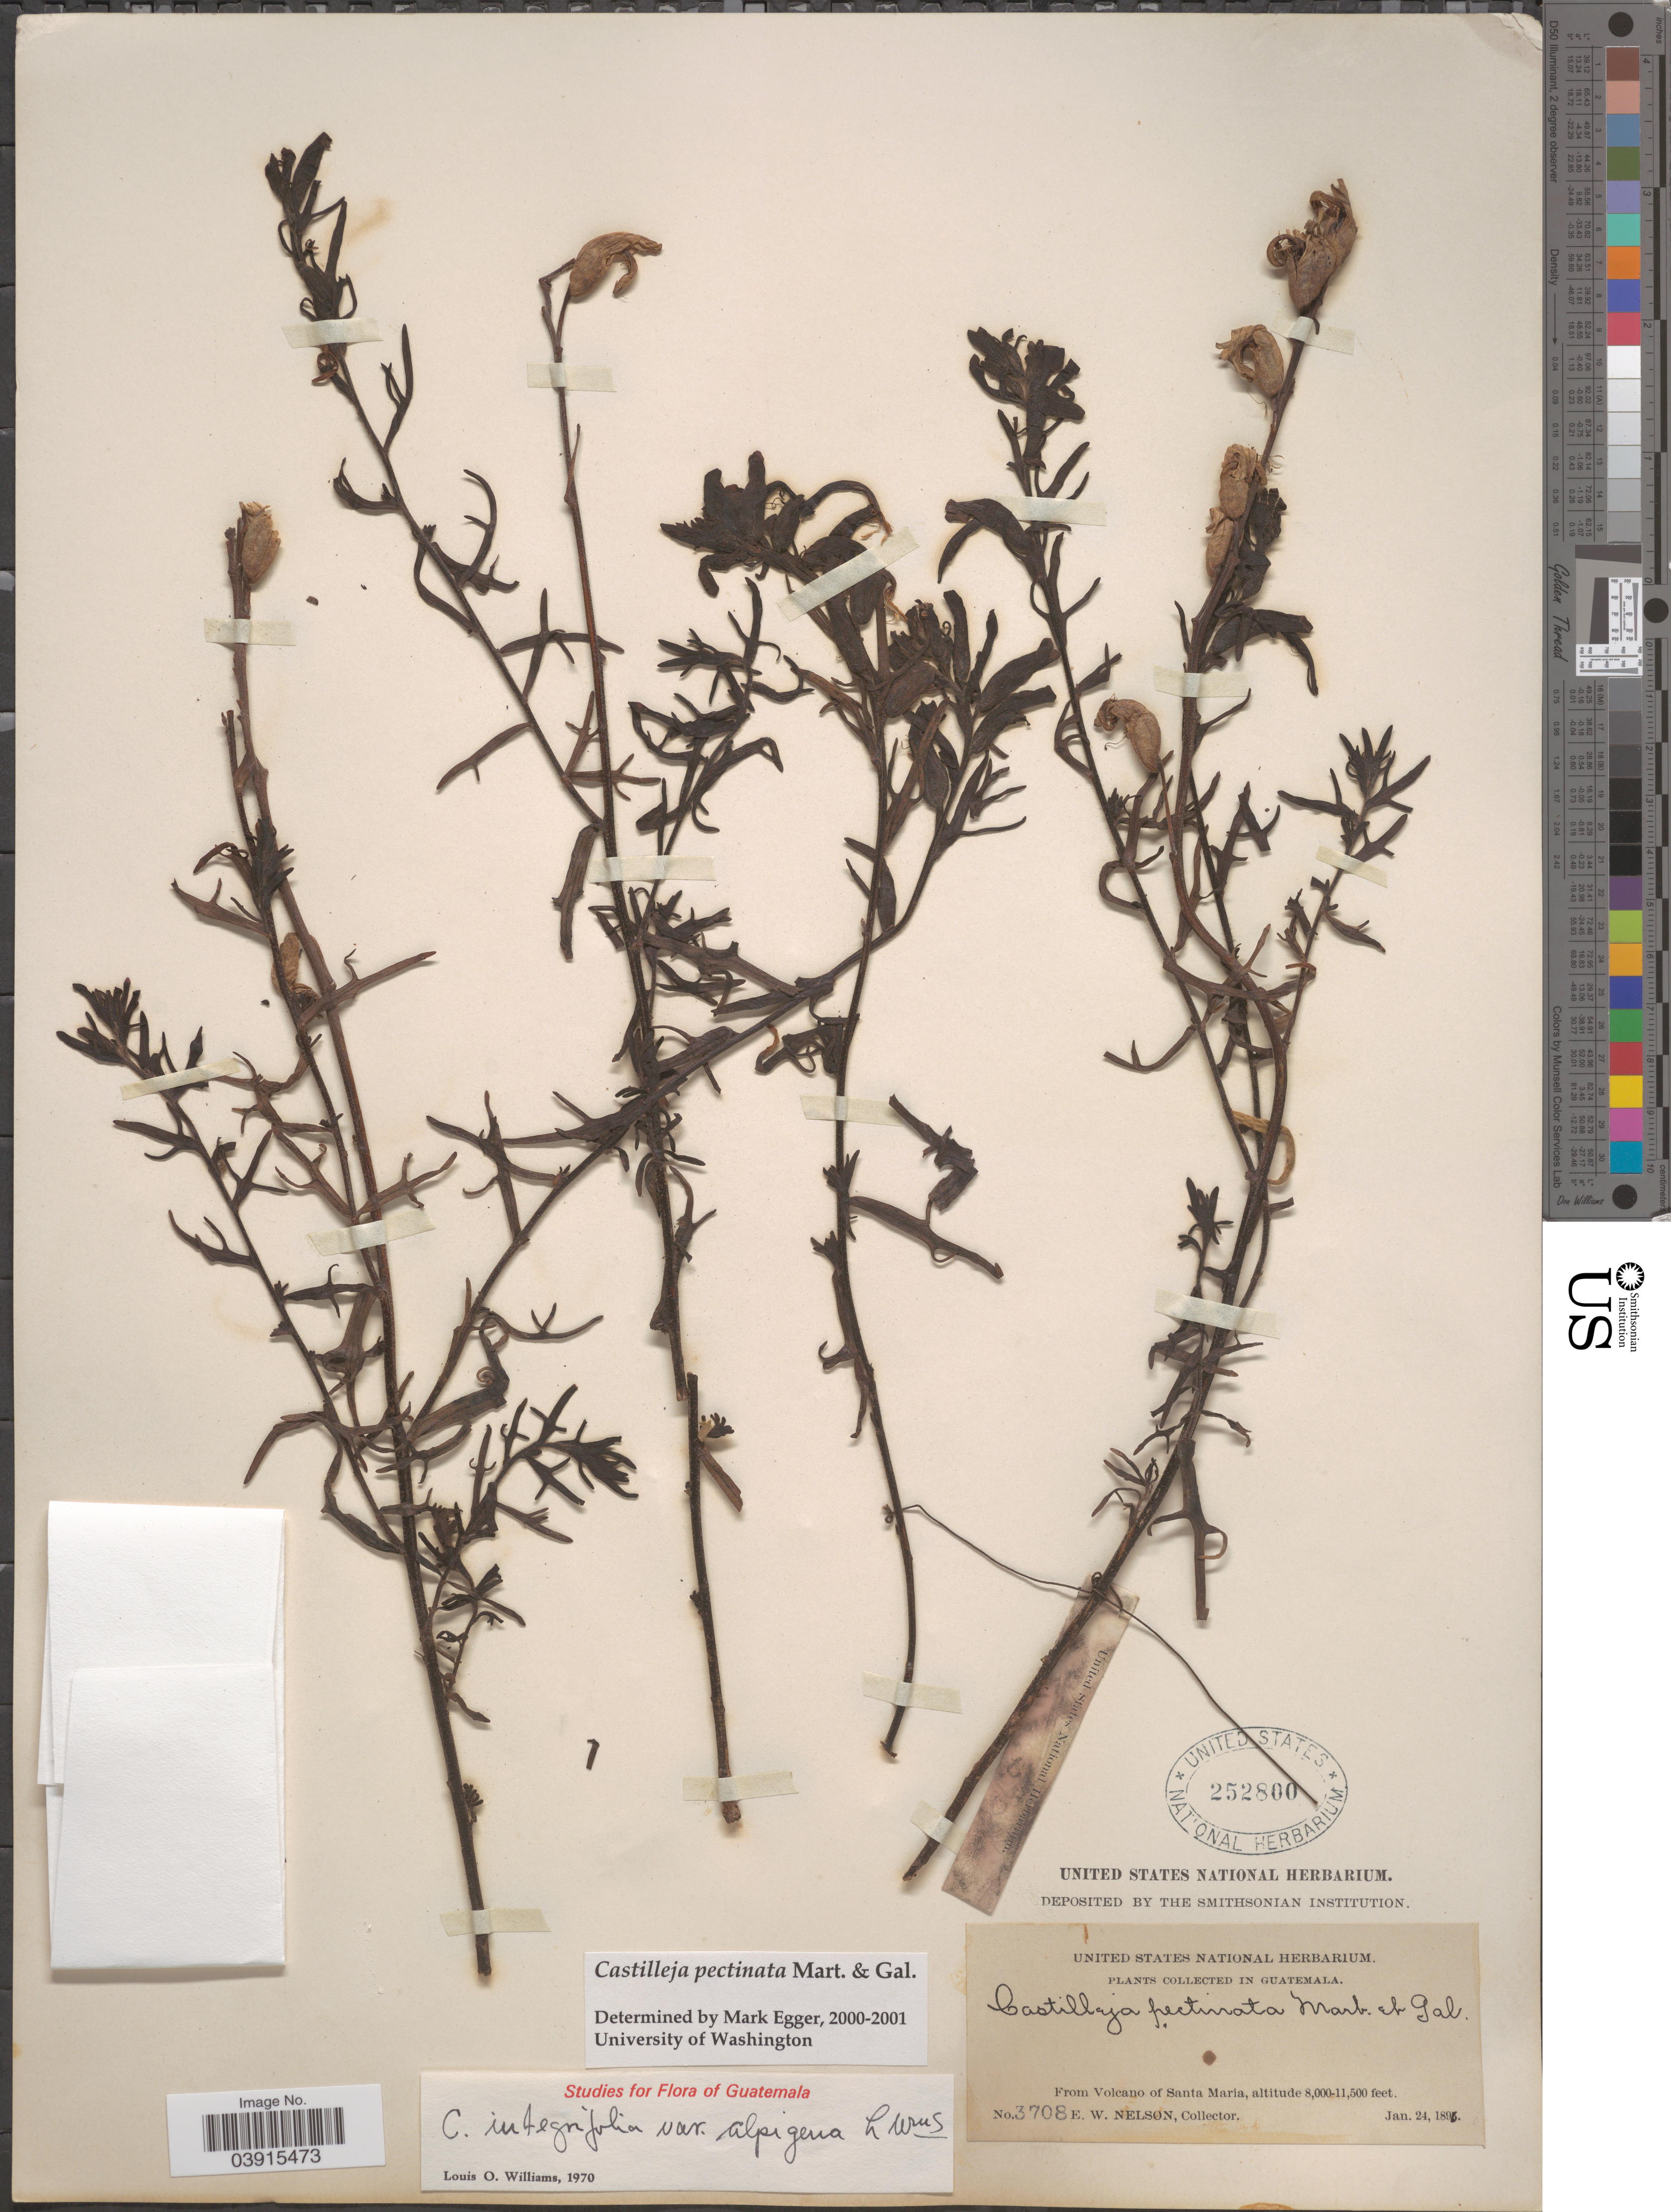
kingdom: Plantae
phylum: Tracheophyta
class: Magnoliopsida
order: Lamiales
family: Orobanchaceae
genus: Castilleja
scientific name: Castilleja pectinata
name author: M. Martens & Galeotti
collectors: E. W. Nelson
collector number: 3708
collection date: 1896-01-24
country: Guatemala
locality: From Volcano of Santo Maria.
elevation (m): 2438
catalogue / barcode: US 252800